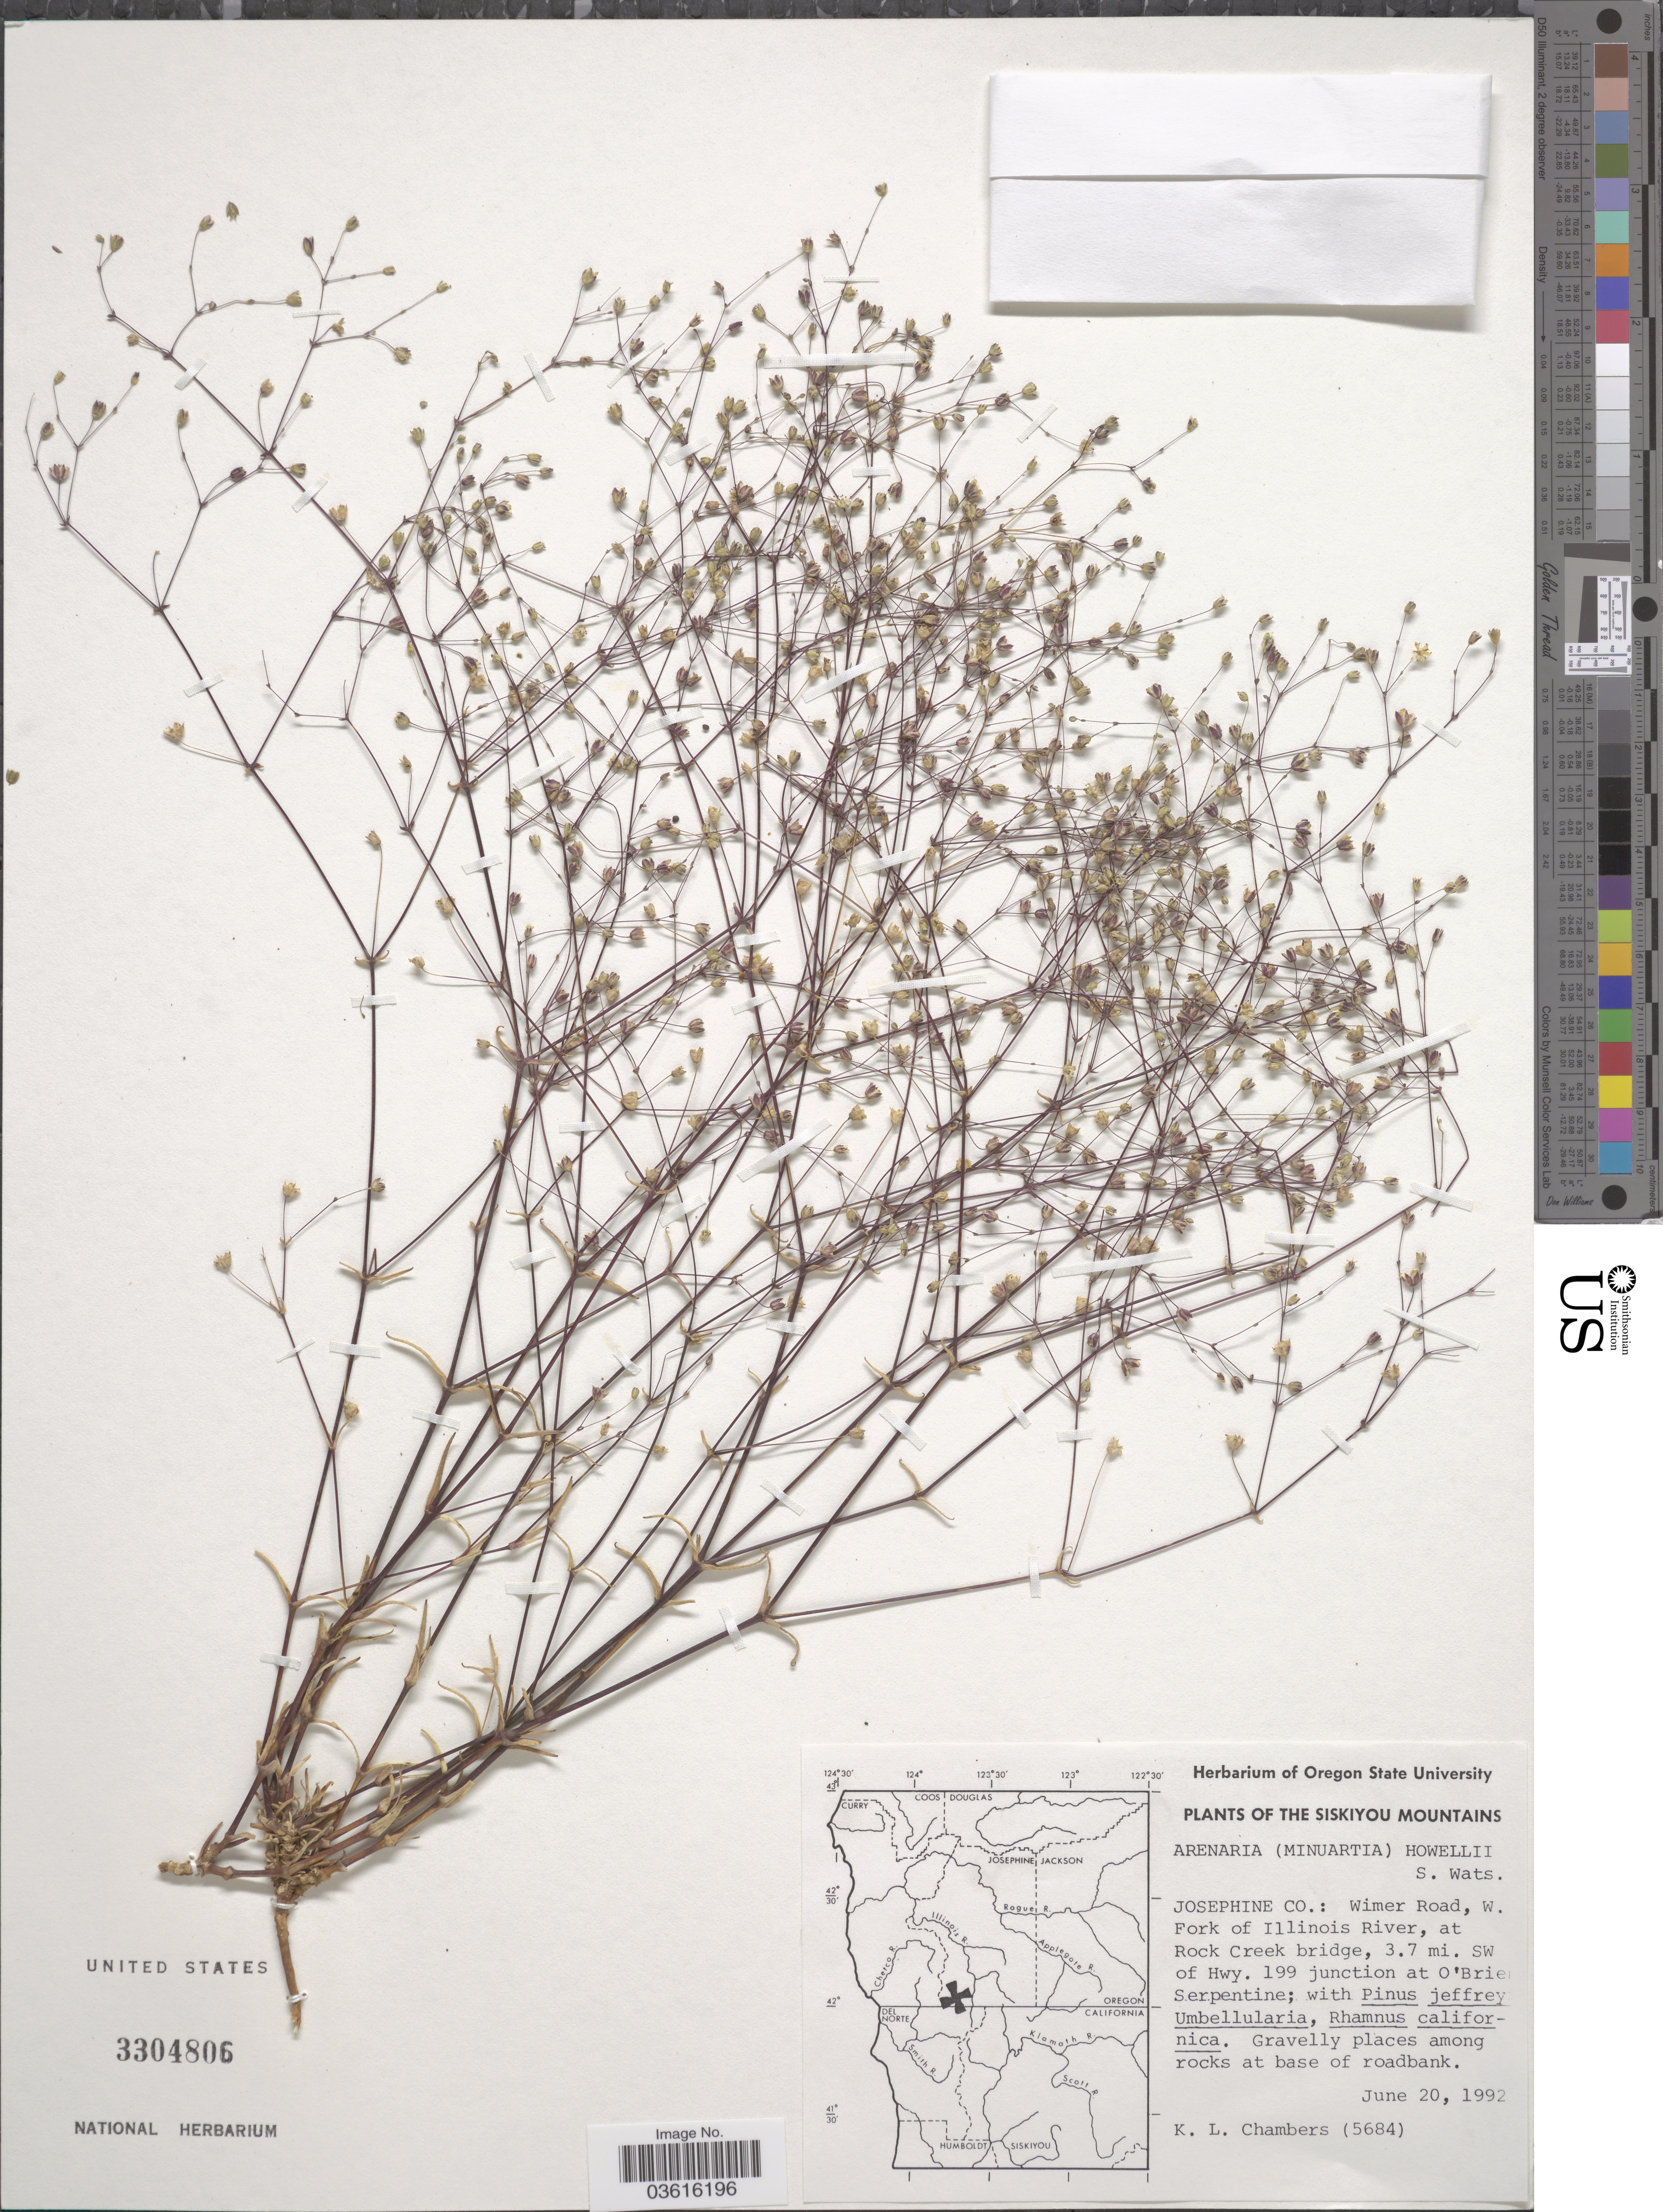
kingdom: Plantae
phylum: Tracheophyta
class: Magnoliopsida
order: Caryophyllales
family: Caryophyllaceae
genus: Minuartia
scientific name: Minuartia howellii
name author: (S. Watson) Mattf.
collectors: K. Chambers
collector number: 5684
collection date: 1992-06-20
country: United States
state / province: Oregon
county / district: Josephine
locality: The Siskiyou Mountains. Josephine Co.: Wimer Road, W. Fork of Illinois River, at Rock Creek bridge, 3.7 mi. SW of Hwy. 199 junction at O'Brien Serpentine.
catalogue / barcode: US 3304806